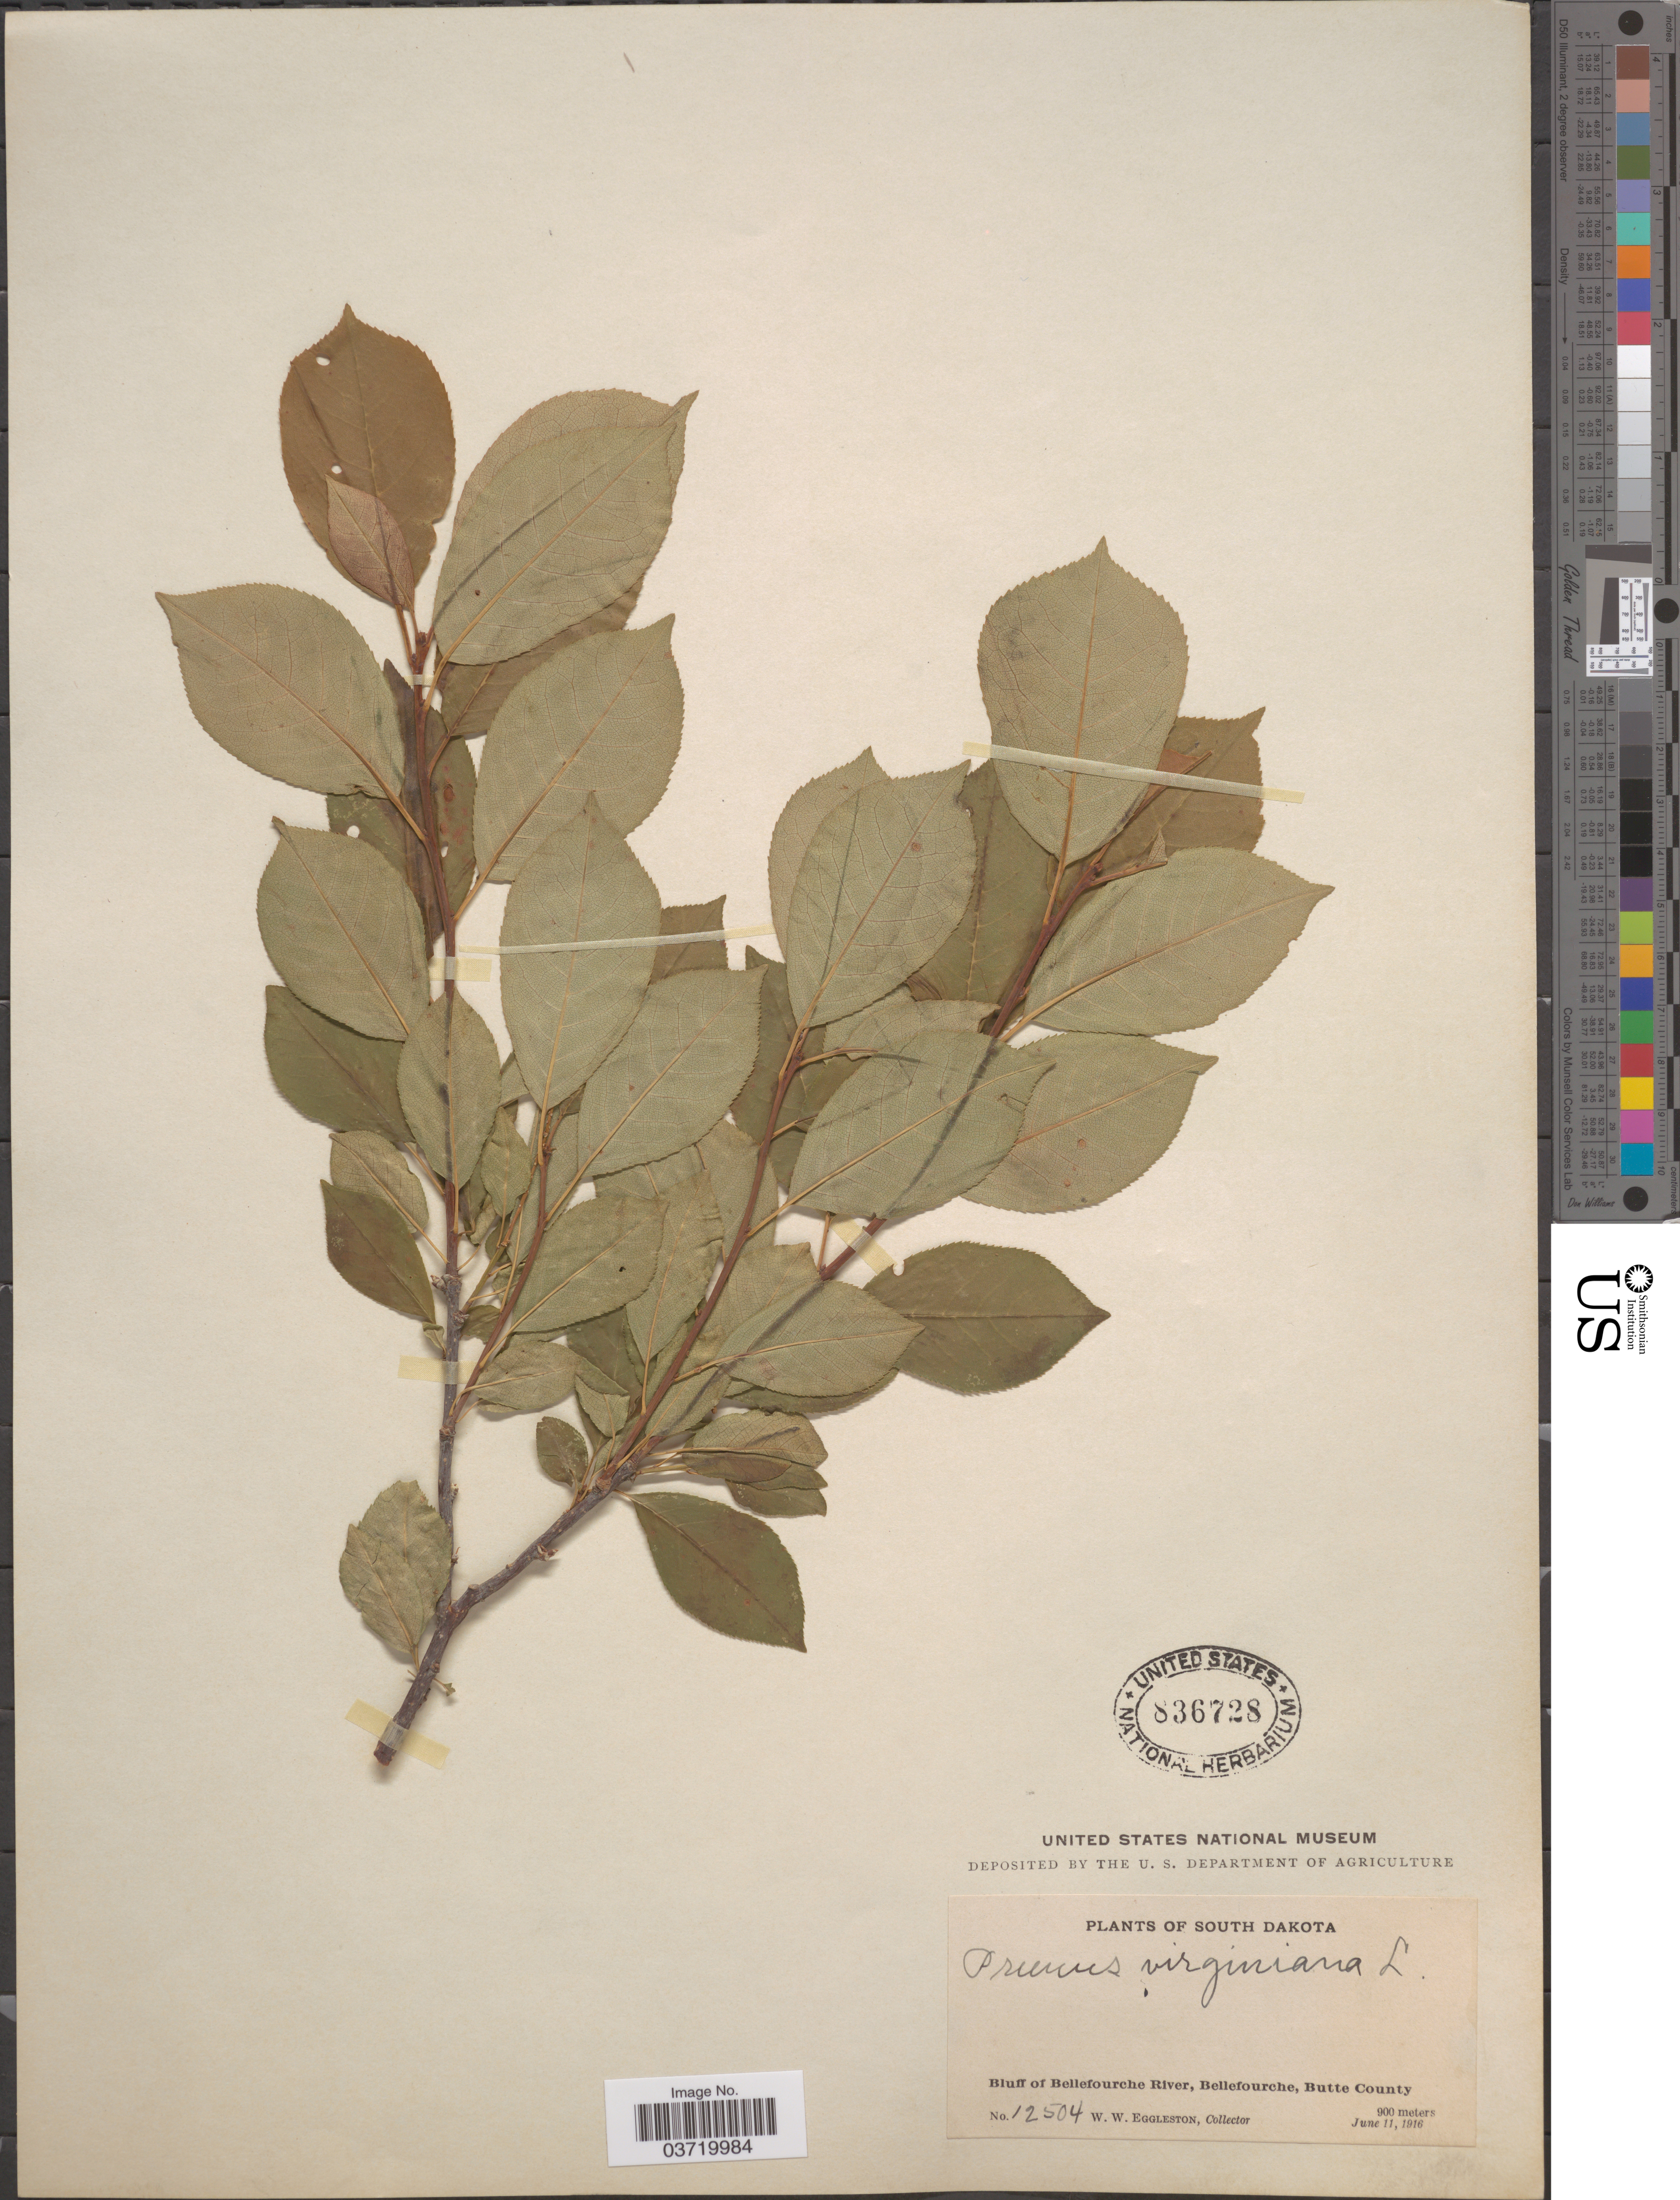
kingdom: Plantae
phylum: Tracheophyta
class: Magnoliopsida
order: Rosales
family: Rosaceae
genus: Prunus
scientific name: Prunus virginiana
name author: L.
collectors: W. W. Eggleston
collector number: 12504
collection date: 1916-06-11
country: United States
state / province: South Dakota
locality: Bluff of Bellefourche River, Bellefourche, Butte County.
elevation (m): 900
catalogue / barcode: US 836728